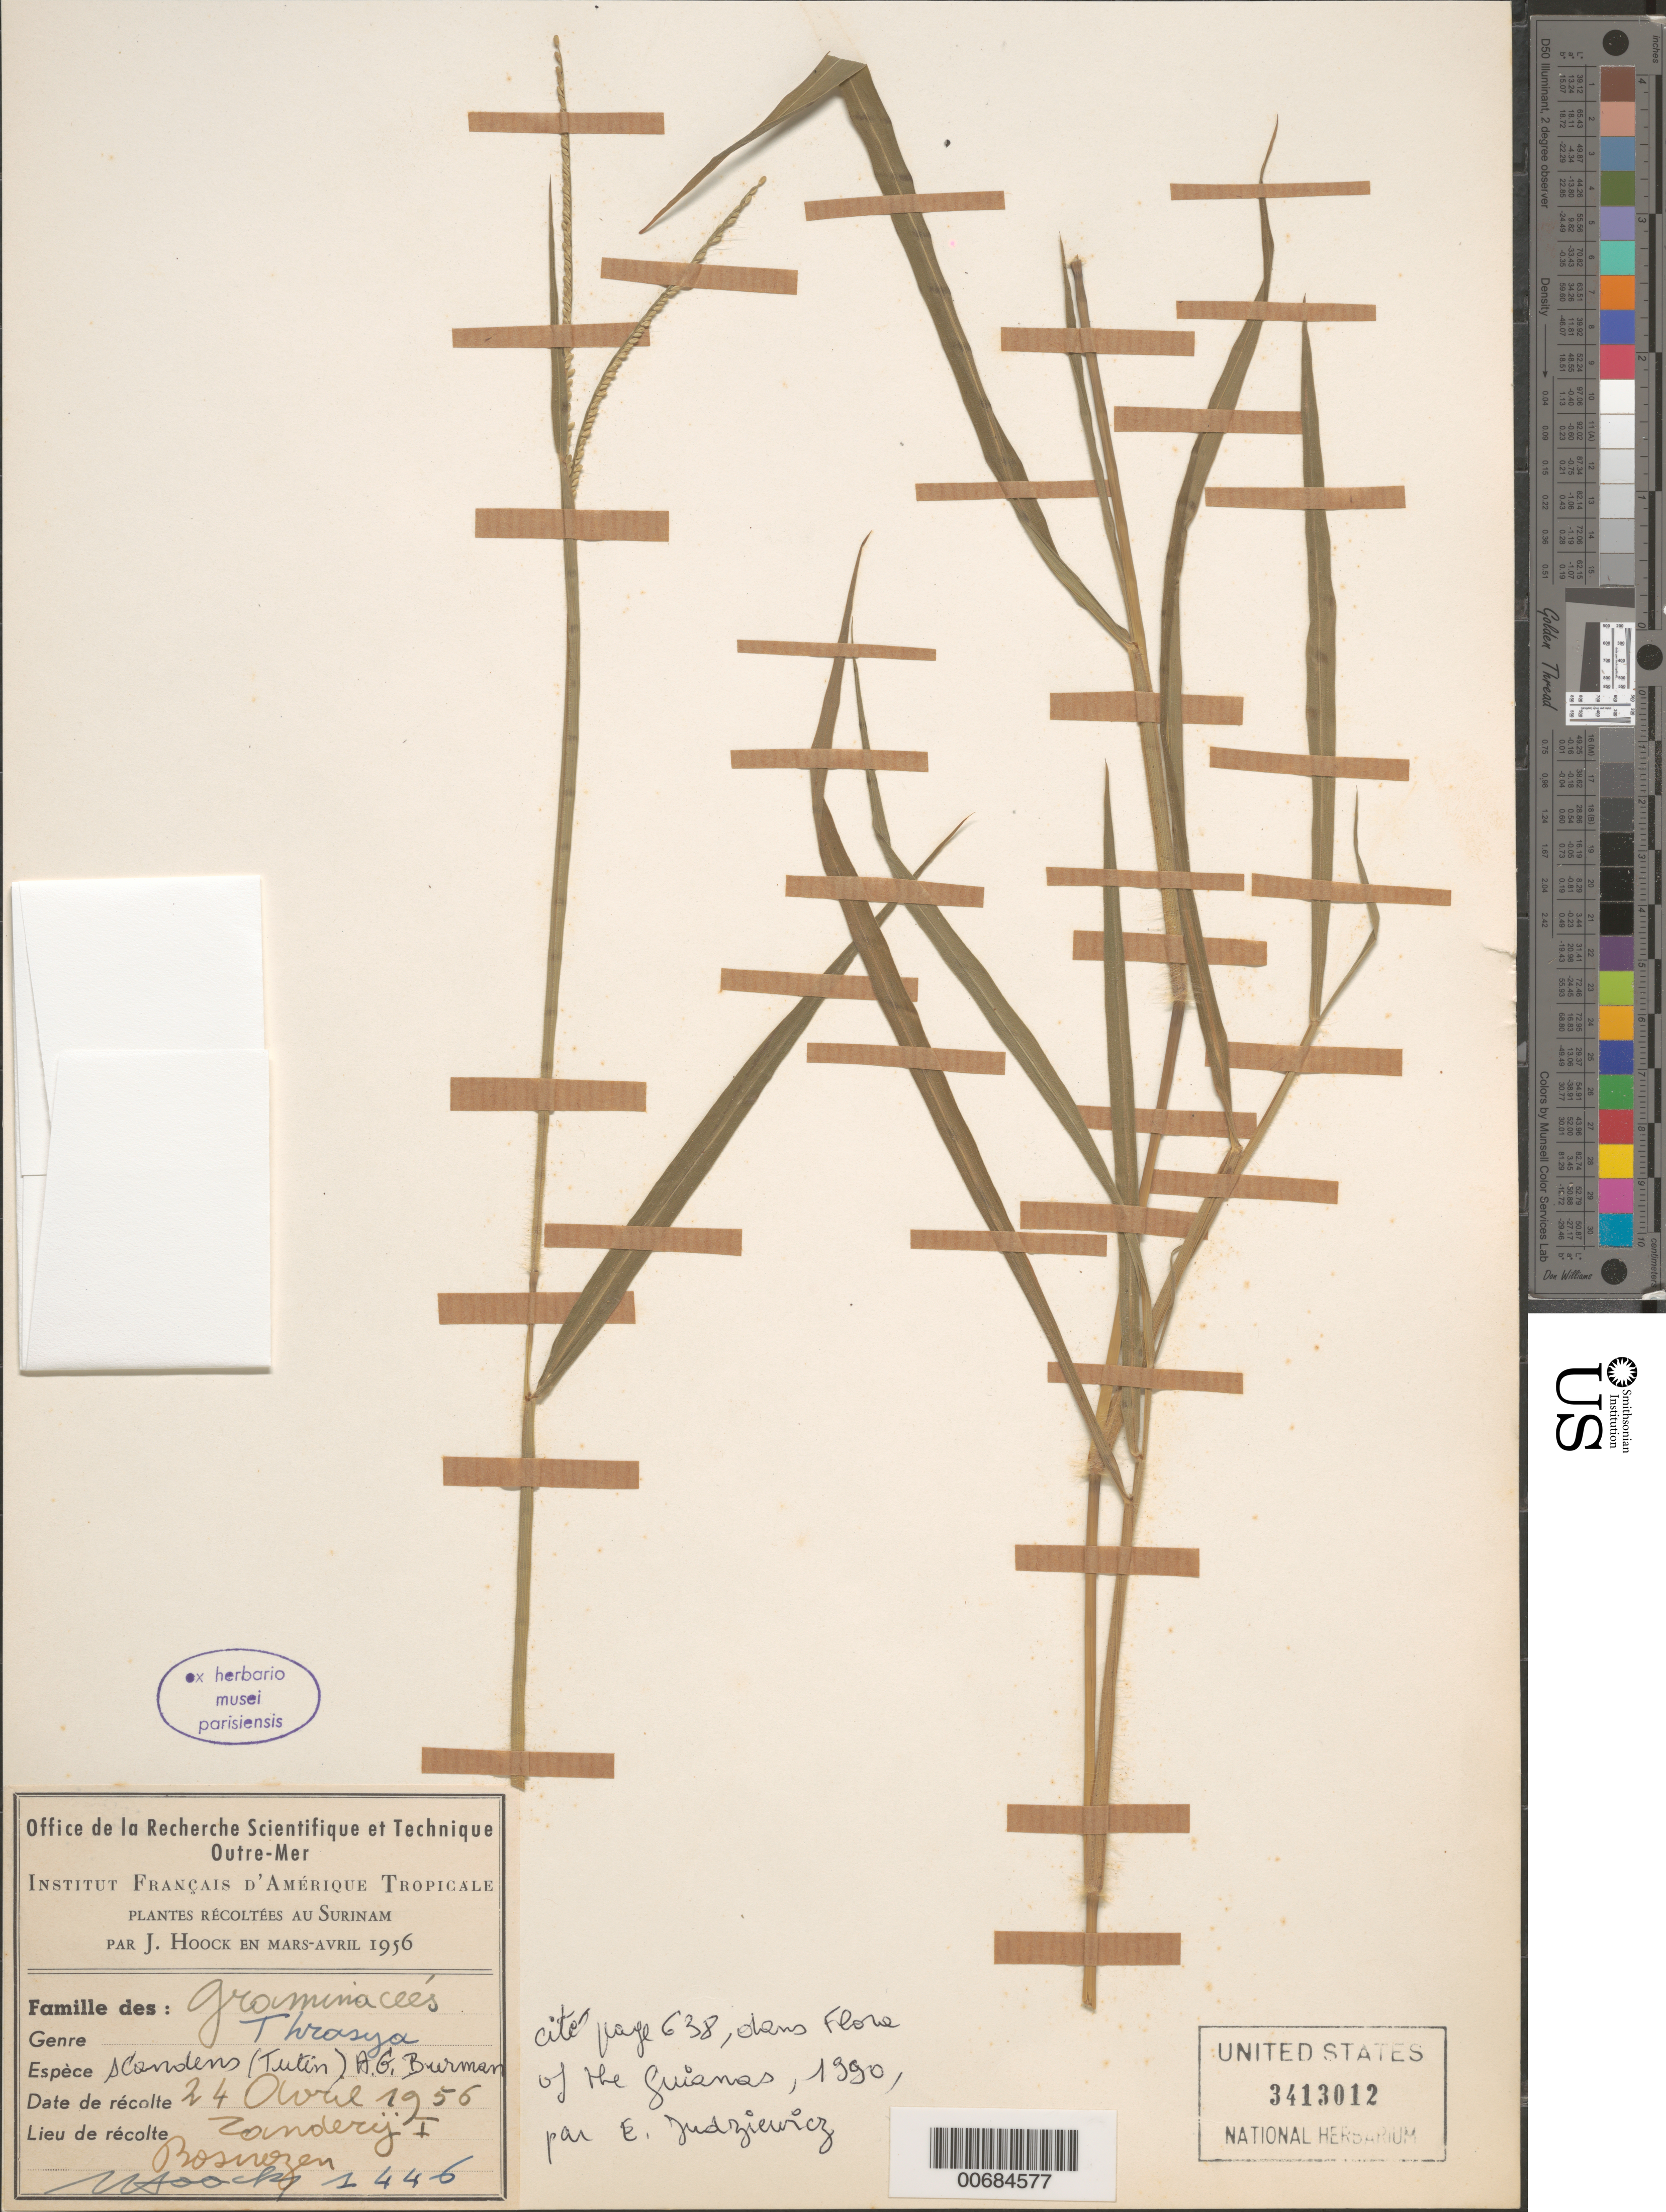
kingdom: Plantae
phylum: Tracheophyta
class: Liliopsida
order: Poales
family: Poaceae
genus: Thrasya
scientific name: Thrasya scandens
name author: (Tutin) Soderstr. ex A.G. Burm.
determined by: Judziewicz, E. J.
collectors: J. Hoock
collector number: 1446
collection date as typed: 24-Apr-56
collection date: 1956-04-24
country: Suriname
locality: Zanderij I, Boswezen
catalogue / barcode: US 3413012